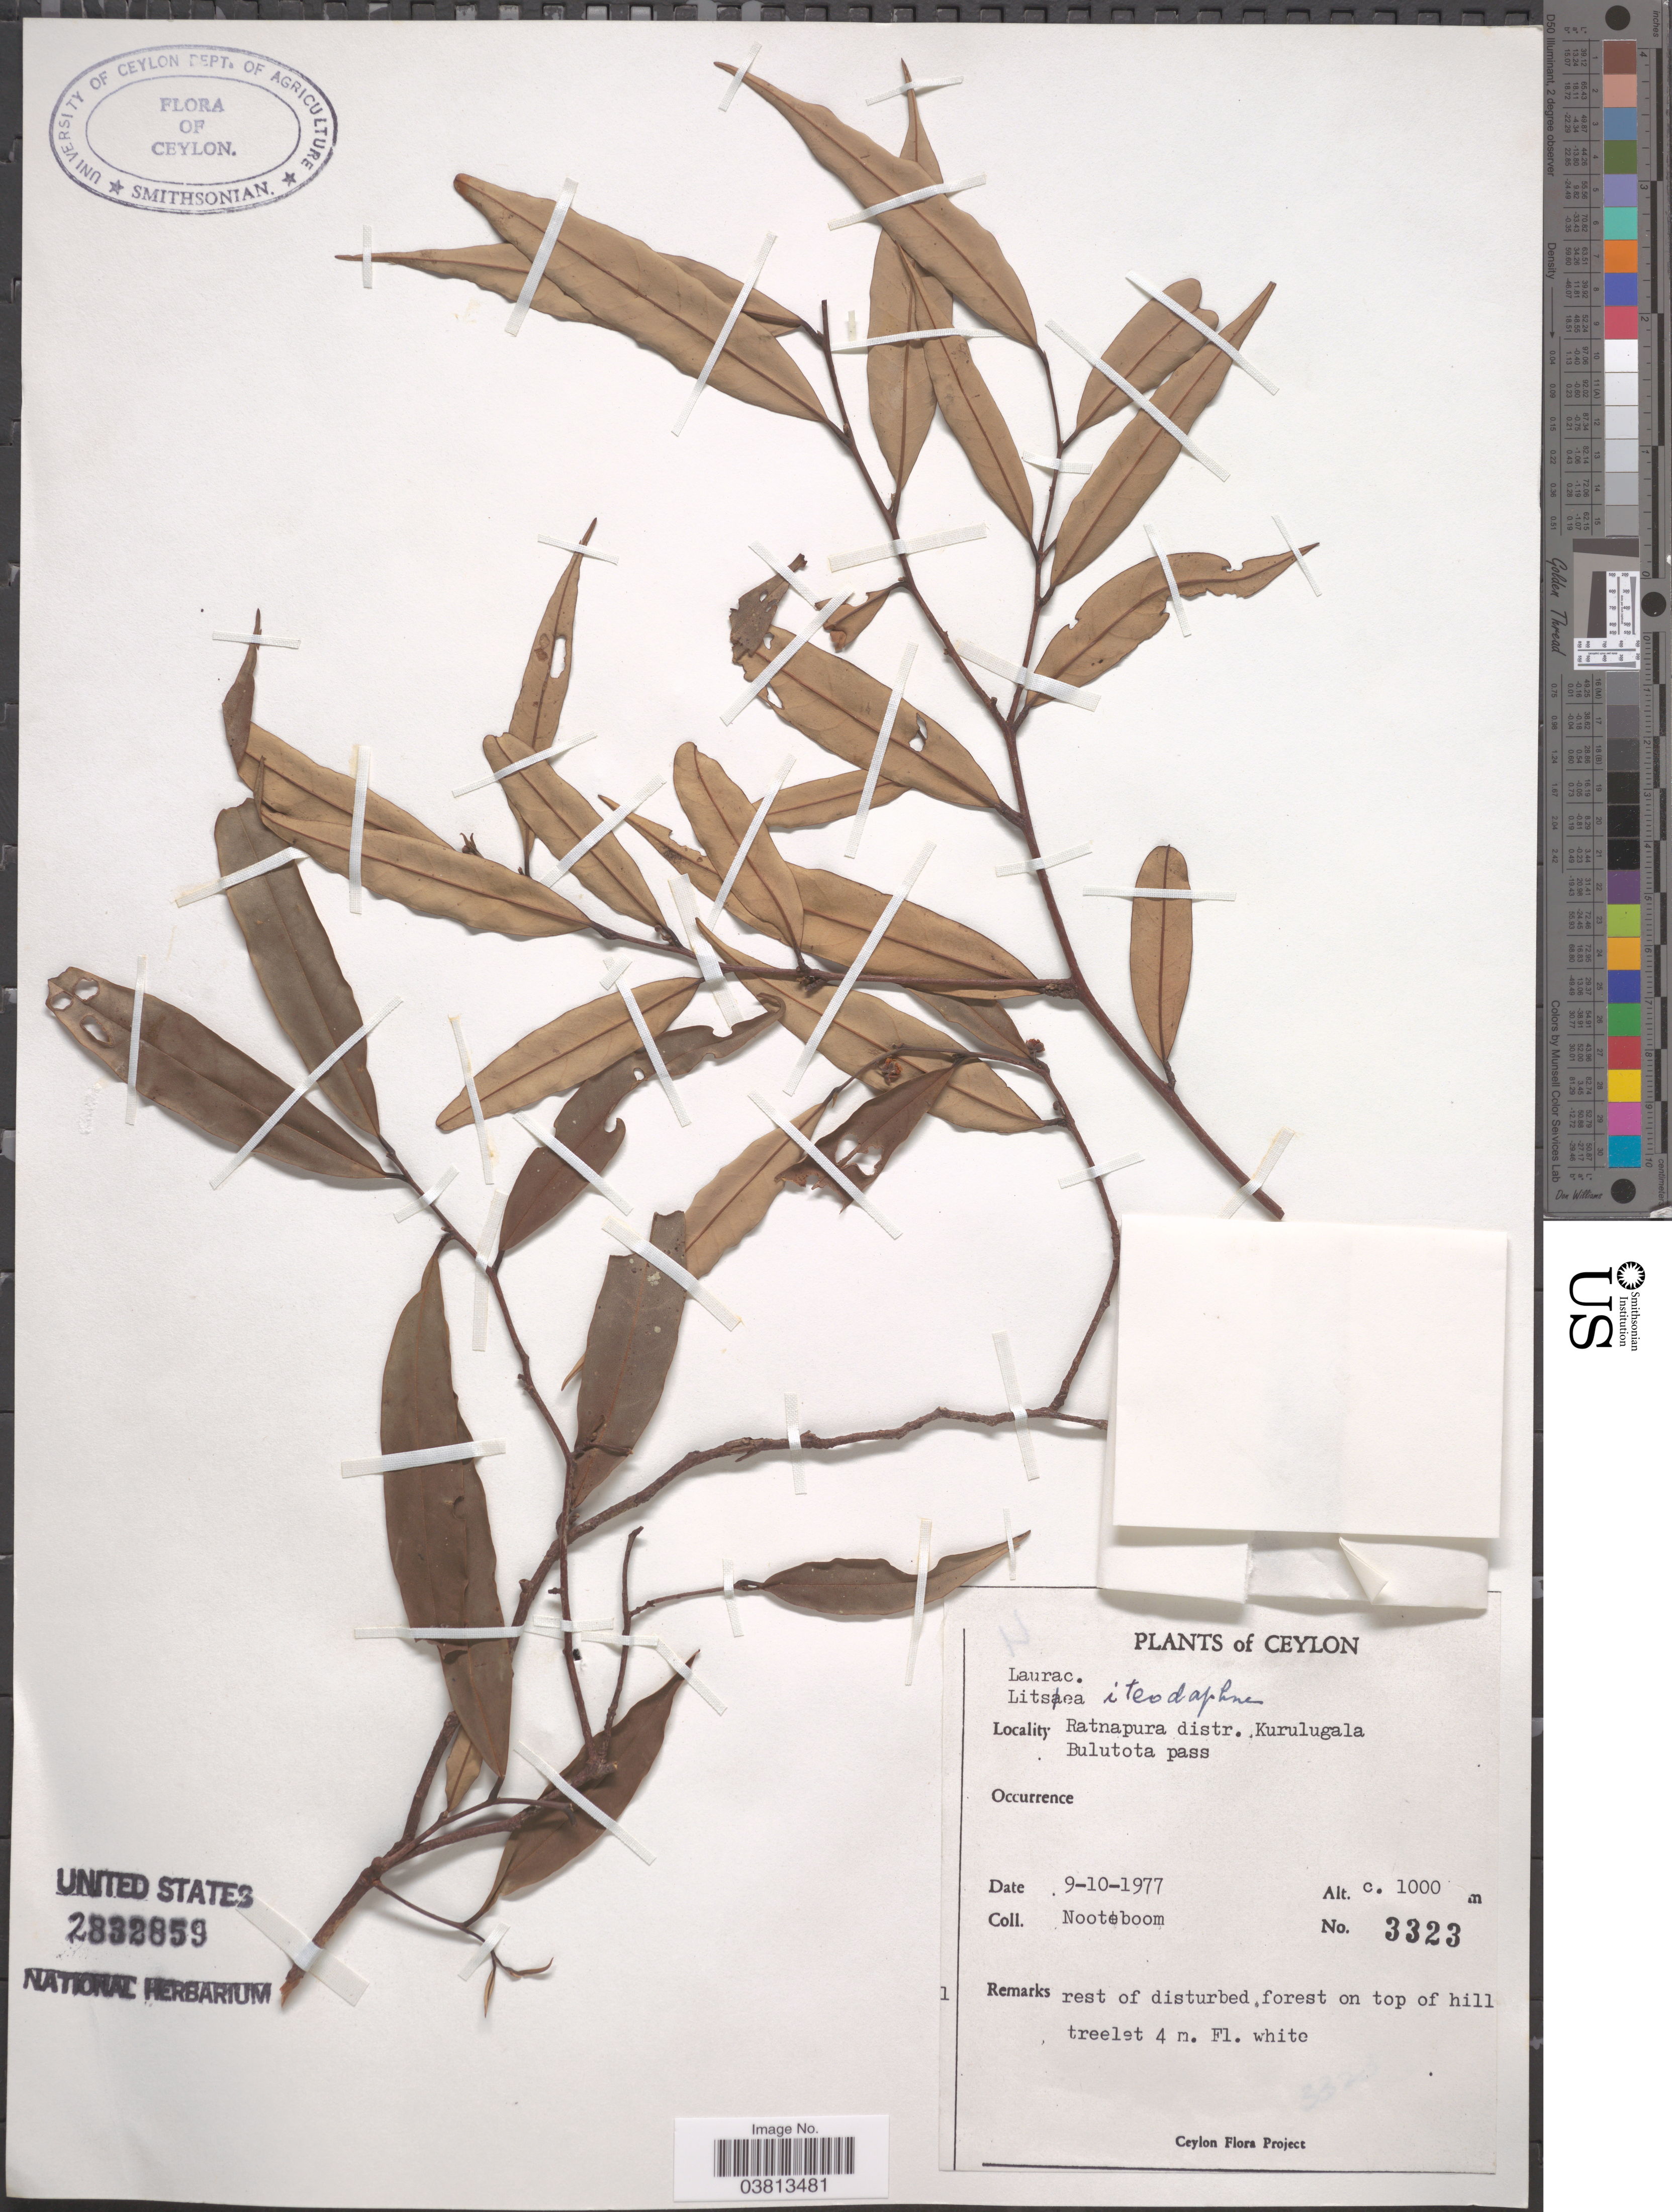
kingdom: Plantae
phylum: Tracheophyta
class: Magnoliopsida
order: Laurales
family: Lauraceae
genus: Litsea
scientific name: Litsea iteodaphne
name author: Hook. f.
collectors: Nooteboom, --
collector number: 3323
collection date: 1977-10-09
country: Sri Lanka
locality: Ceylon. Ratnapura distr. Kurulugala Bulutota pass.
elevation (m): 1000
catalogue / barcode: US 2832859